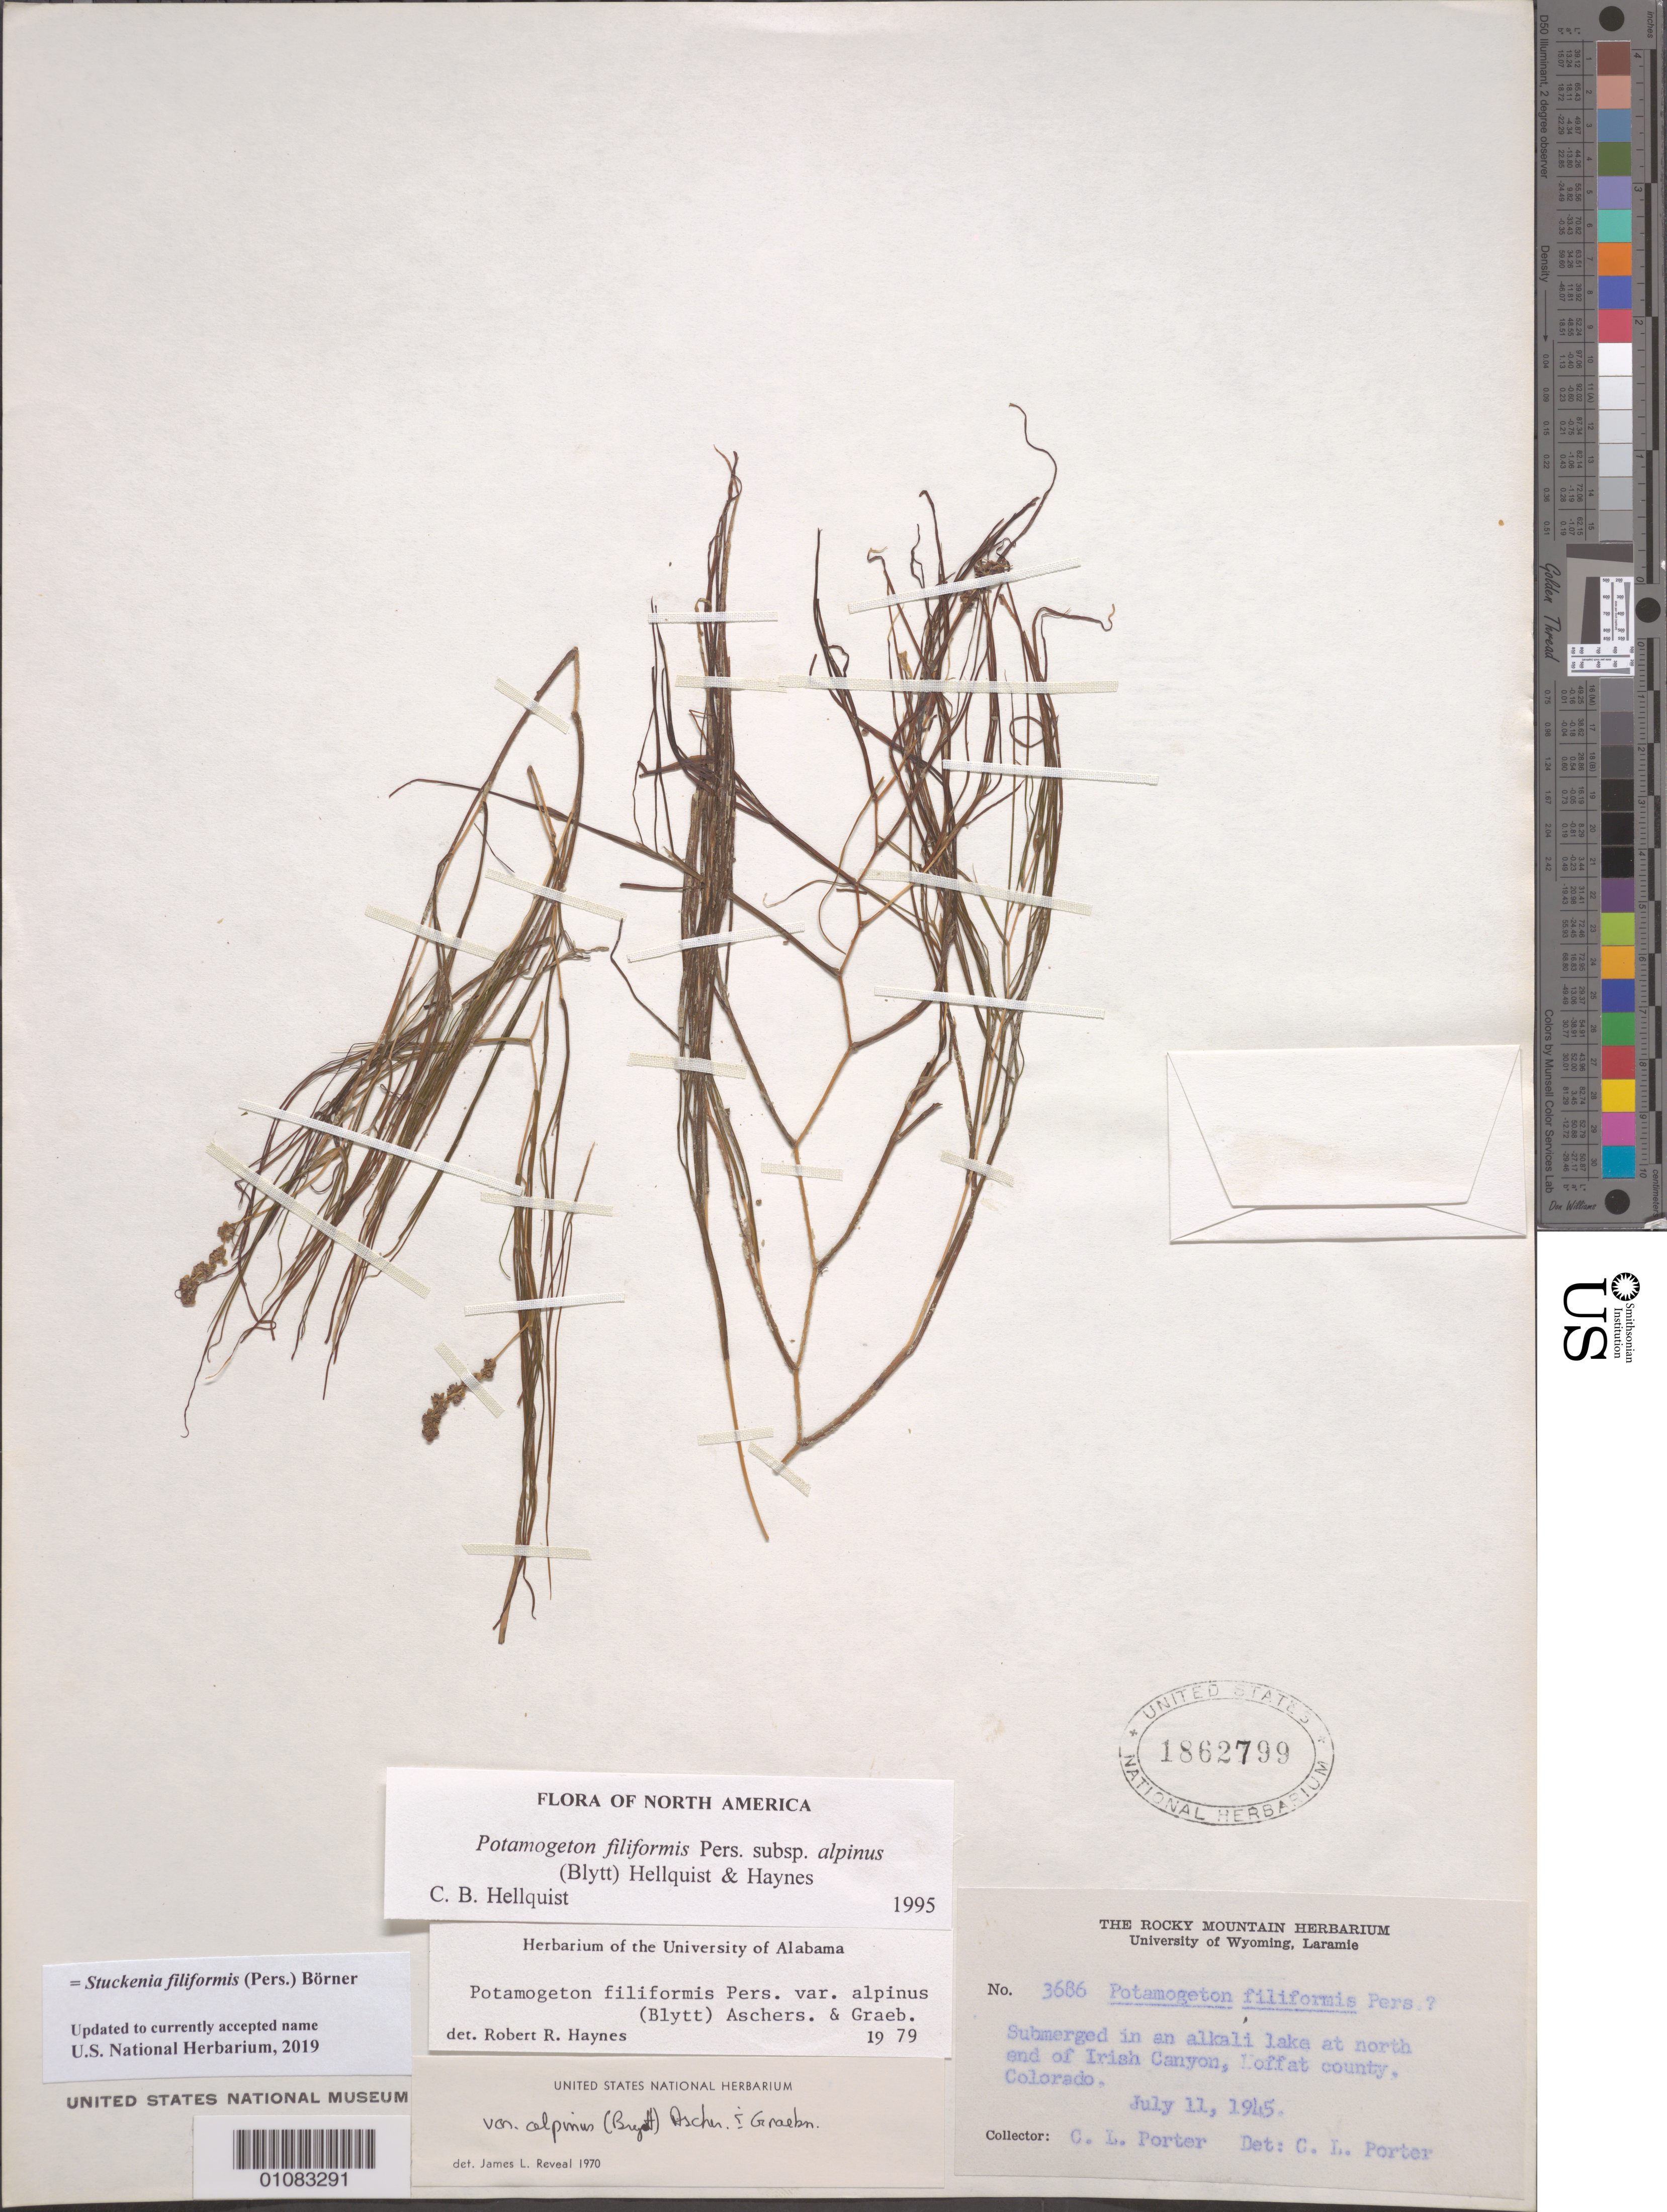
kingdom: Plantae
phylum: Tracheophyta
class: Liliopsida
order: Alismatales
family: Potamogetonaceae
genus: Stuckenia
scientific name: Stuckenia filiformis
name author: (Pers.) Börner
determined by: Strong, Mark T., (BOT), Smithsonian Institution - National Museum of Natural History (UNITED STATES)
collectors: C. L. Porter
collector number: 3686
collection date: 1945-07-11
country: United States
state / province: Colorado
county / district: Moffat County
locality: north end of Irish Canyon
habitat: Submerged in an alkali lake.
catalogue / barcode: US 1862799